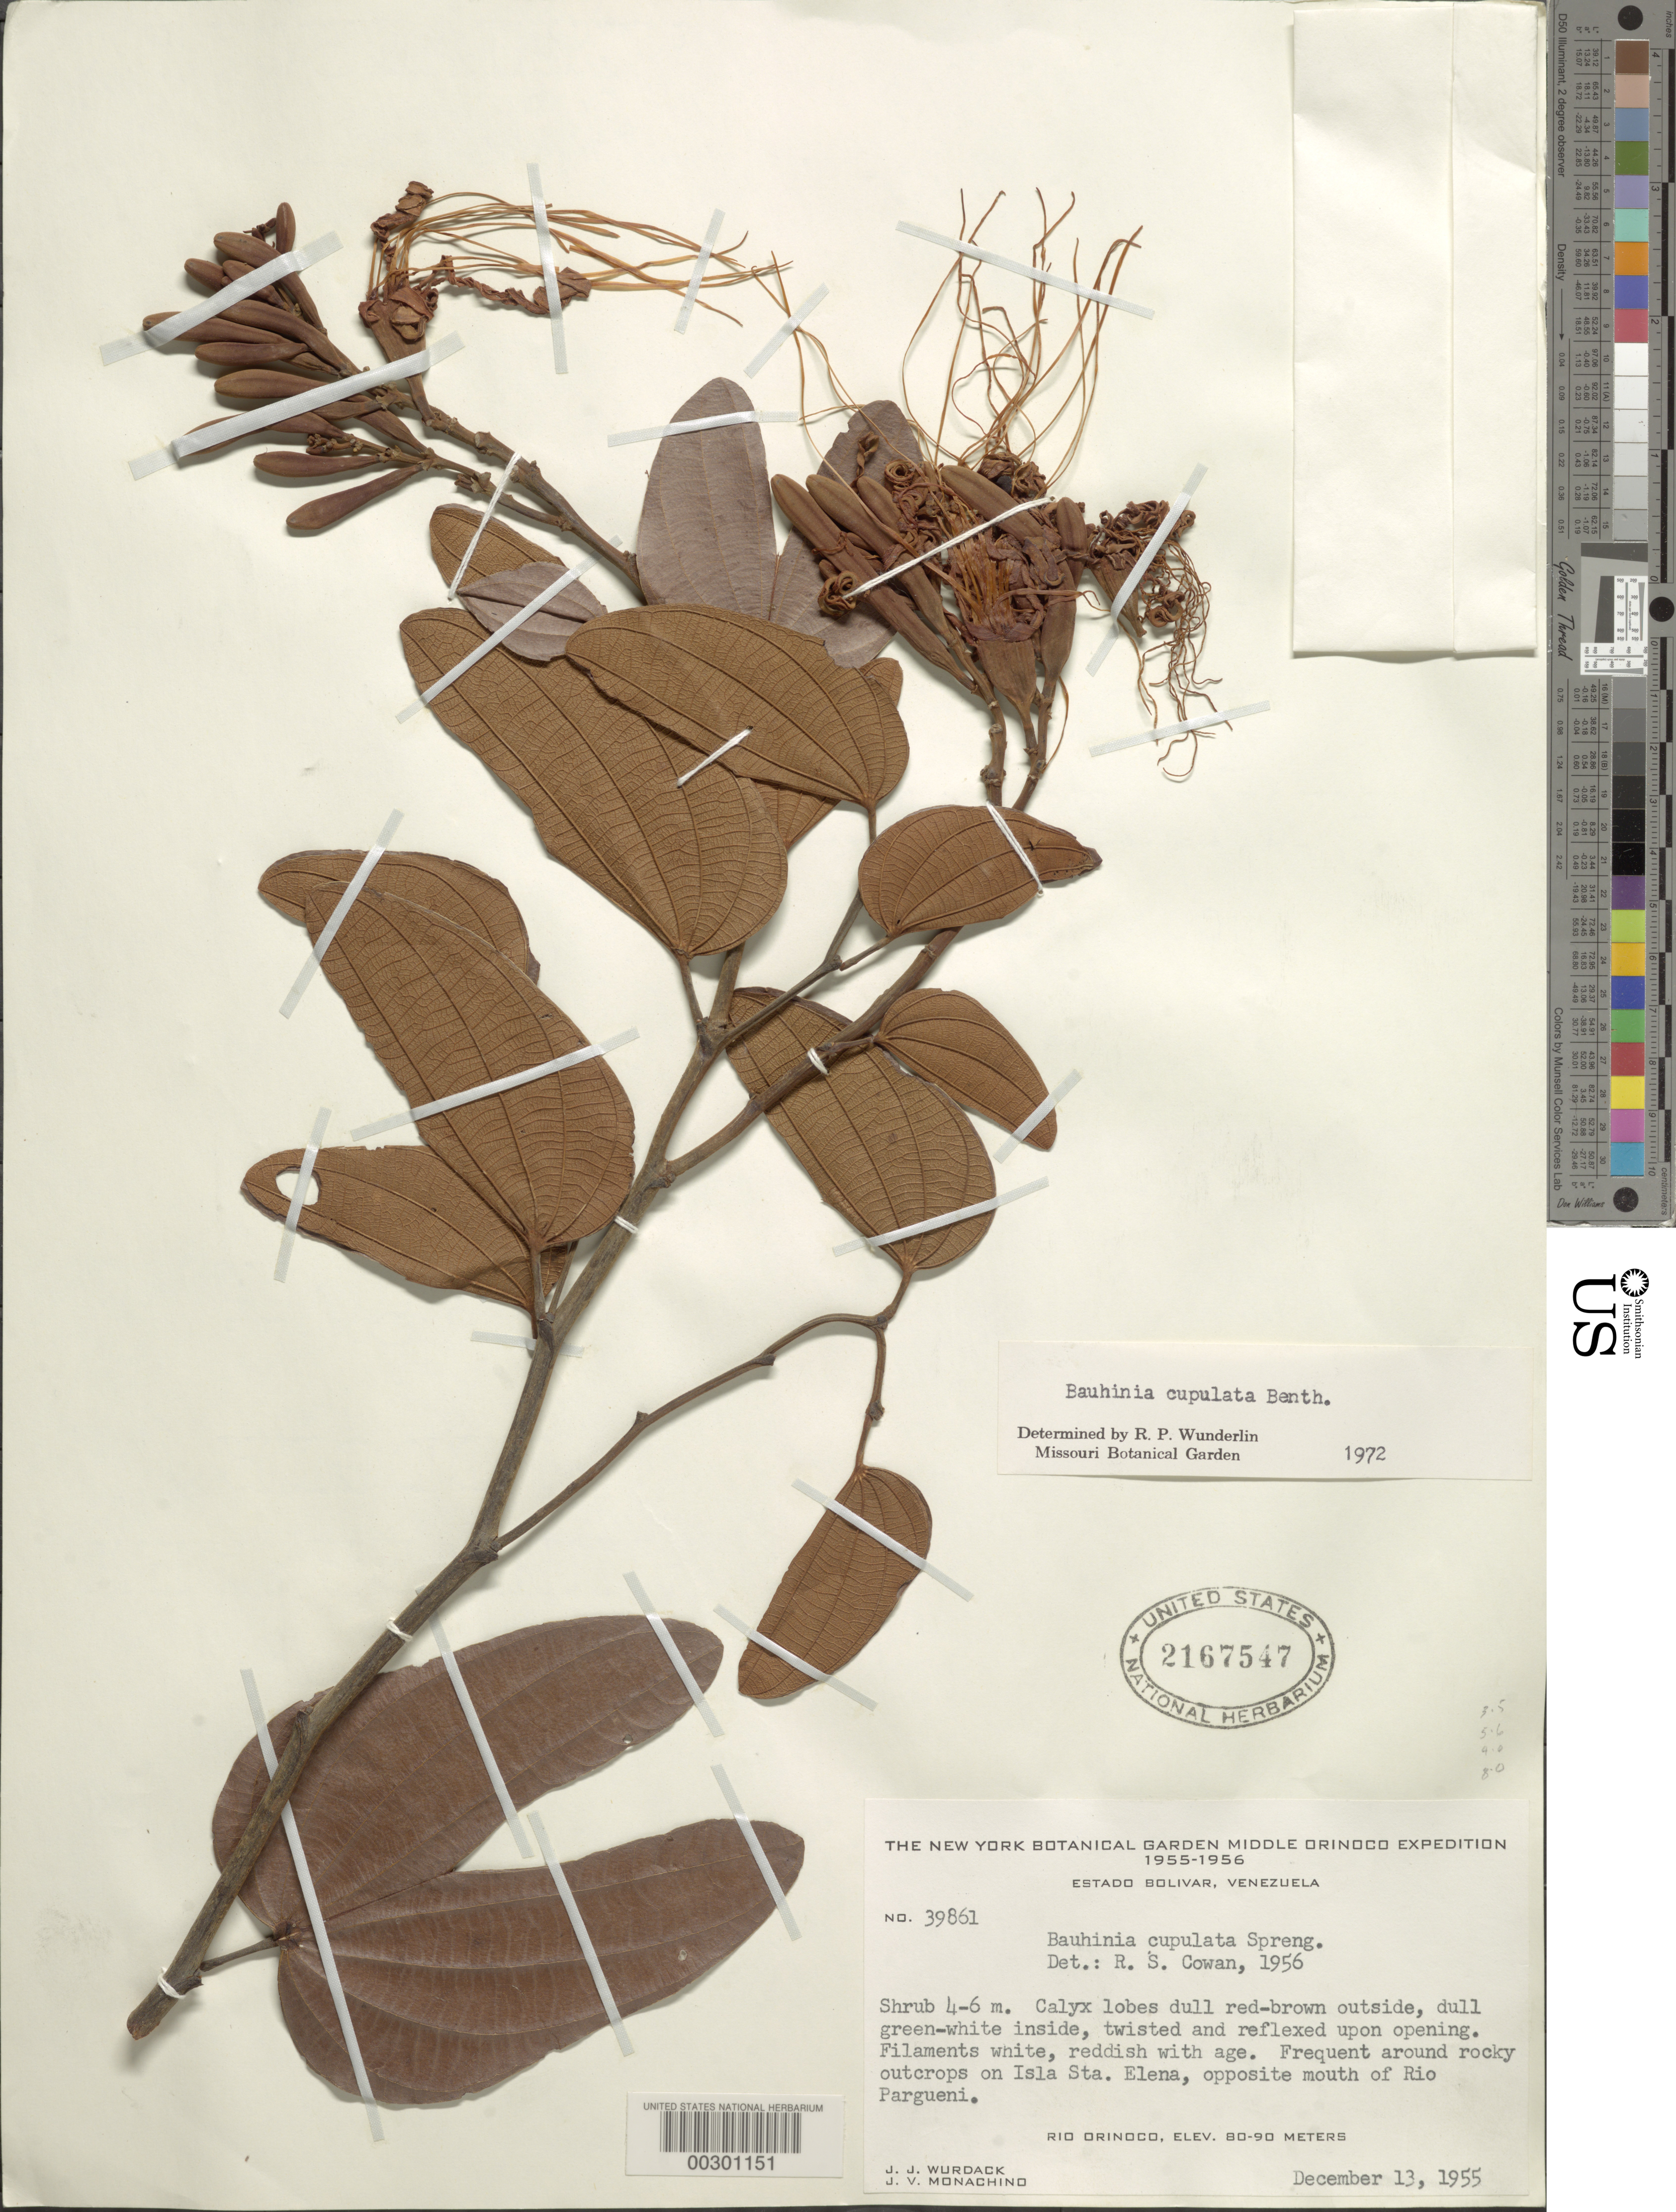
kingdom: Plantae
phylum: Tracheophyta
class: Magnoliopsida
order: Fabales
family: Fabaceae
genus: Bauhinia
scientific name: Bauhinia cupulata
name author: Benth.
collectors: J. J. Wurdack & J. V. Monachino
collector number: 39861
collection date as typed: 13 Dec 1955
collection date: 1955-12-13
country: Venezuela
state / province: Bolivar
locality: On isla sta. elena, opposite mouth of rio pargueni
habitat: Around rocky outcrops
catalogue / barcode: US 2167547